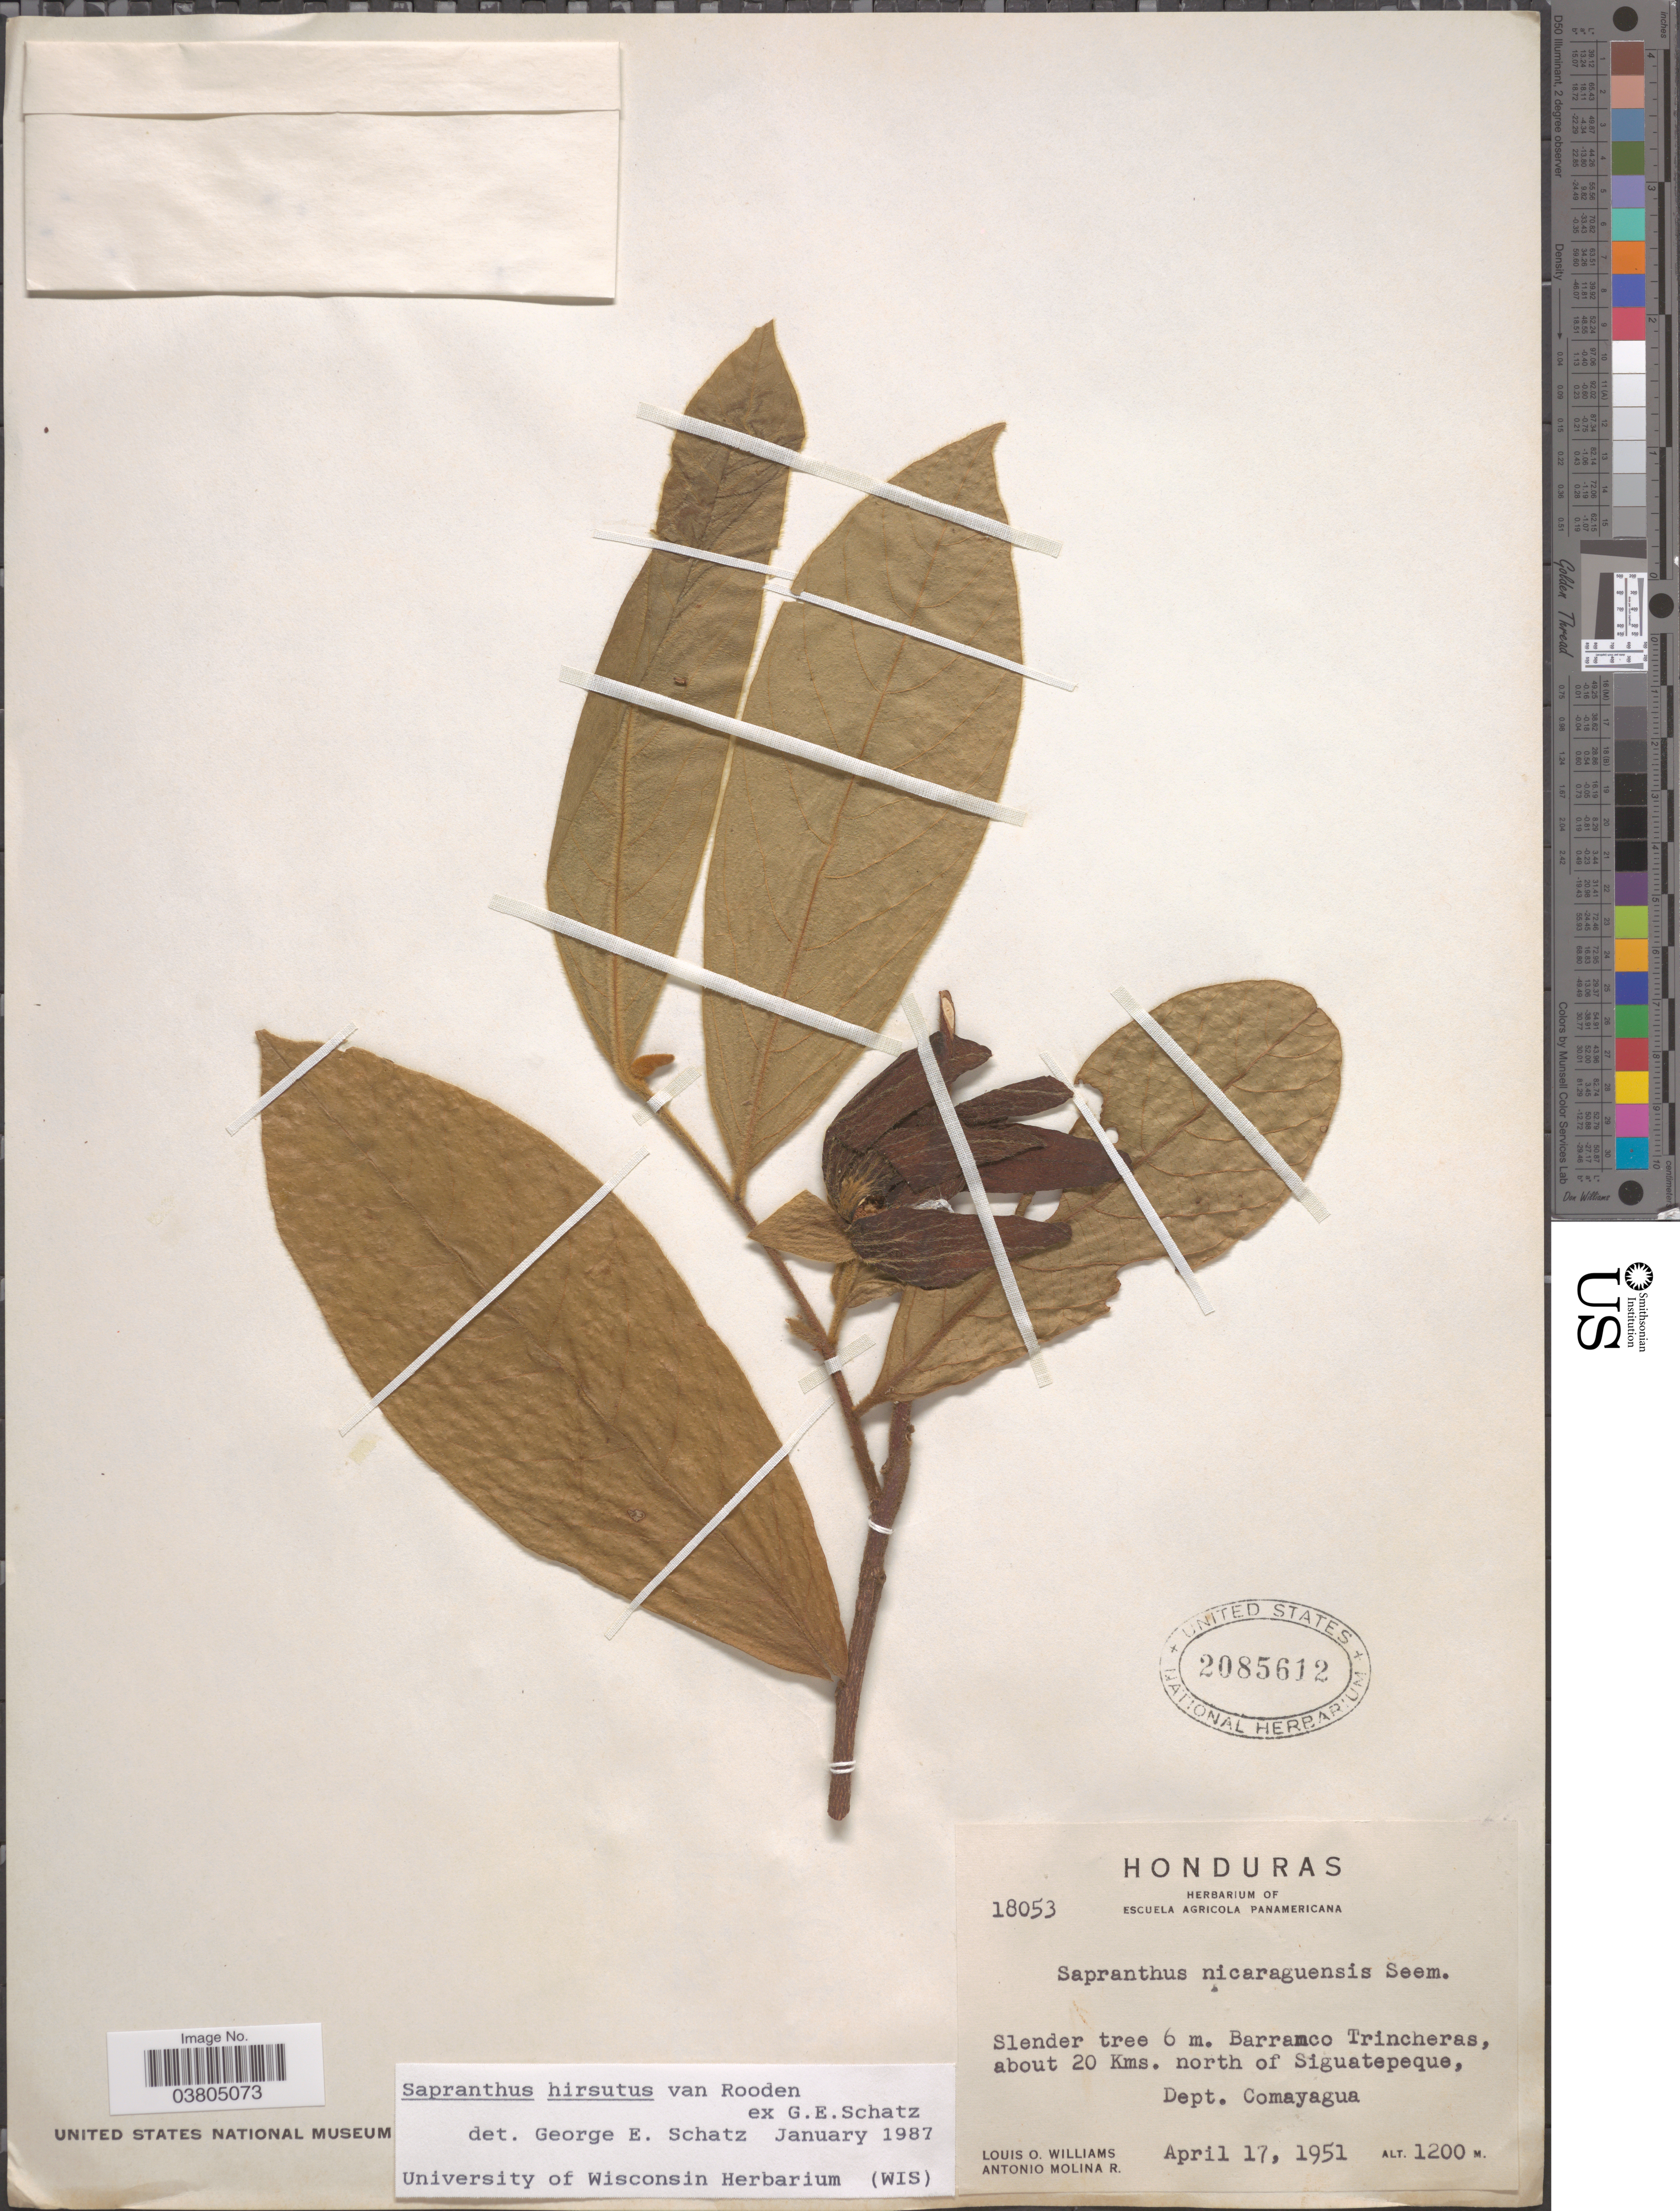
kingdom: Plantae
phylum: Tracheophyta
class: Magnoliopsida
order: Magnoliales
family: Annonaceae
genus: Sapranthus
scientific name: Sapranthus hirsutus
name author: Van Rooden ex G.E. Schatz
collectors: L. O. Williams & A. Molina R.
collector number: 18053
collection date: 1951-04-17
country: Honduras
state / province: Comayagua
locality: Barranco Trincheras about 20 Kms. north of Siguatepeque, Dept. Comayagua.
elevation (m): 1200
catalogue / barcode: US 2085612